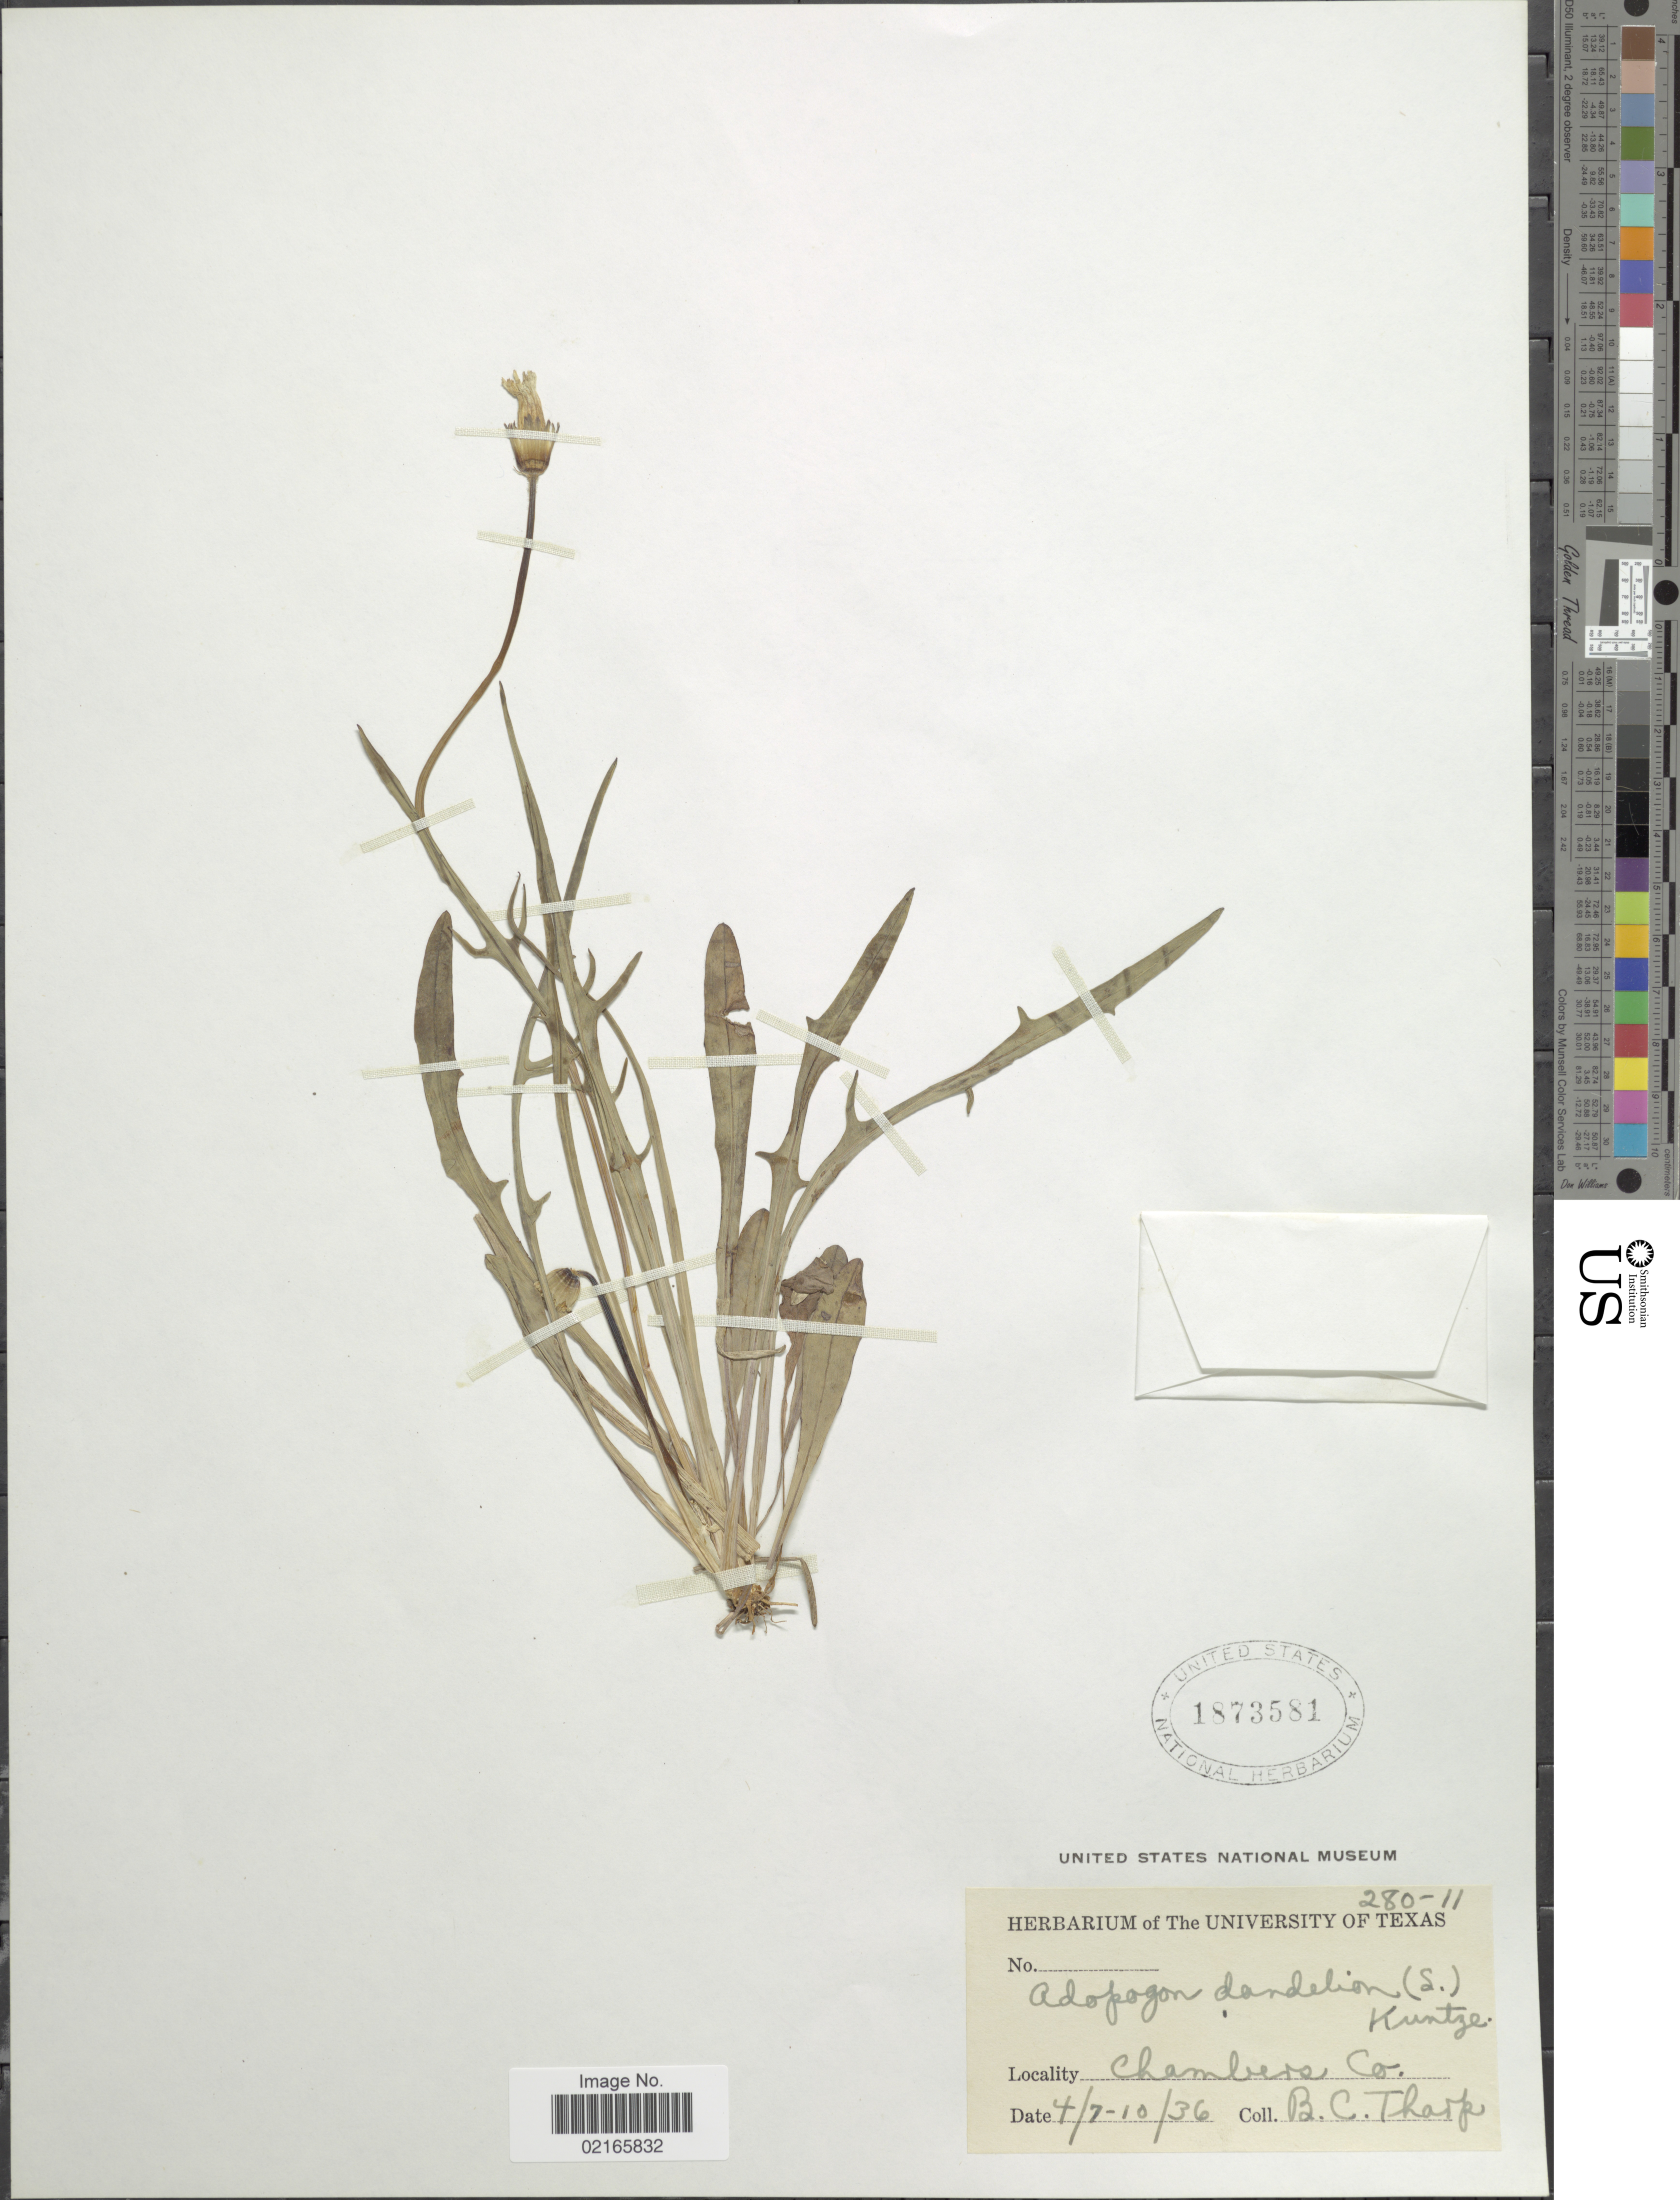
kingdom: Plantae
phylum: Tracheophyta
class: Magnoliopsida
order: Asterales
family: Asteraceae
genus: Krigia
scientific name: Krigia dandelion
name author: (L.) Nutt.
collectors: B. C. Tharp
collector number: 280-11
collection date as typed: Transcribed d/m/y: 7/4/36 to 10/4/36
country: United States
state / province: Texas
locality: Chambers Co.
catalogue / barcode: US 1873581